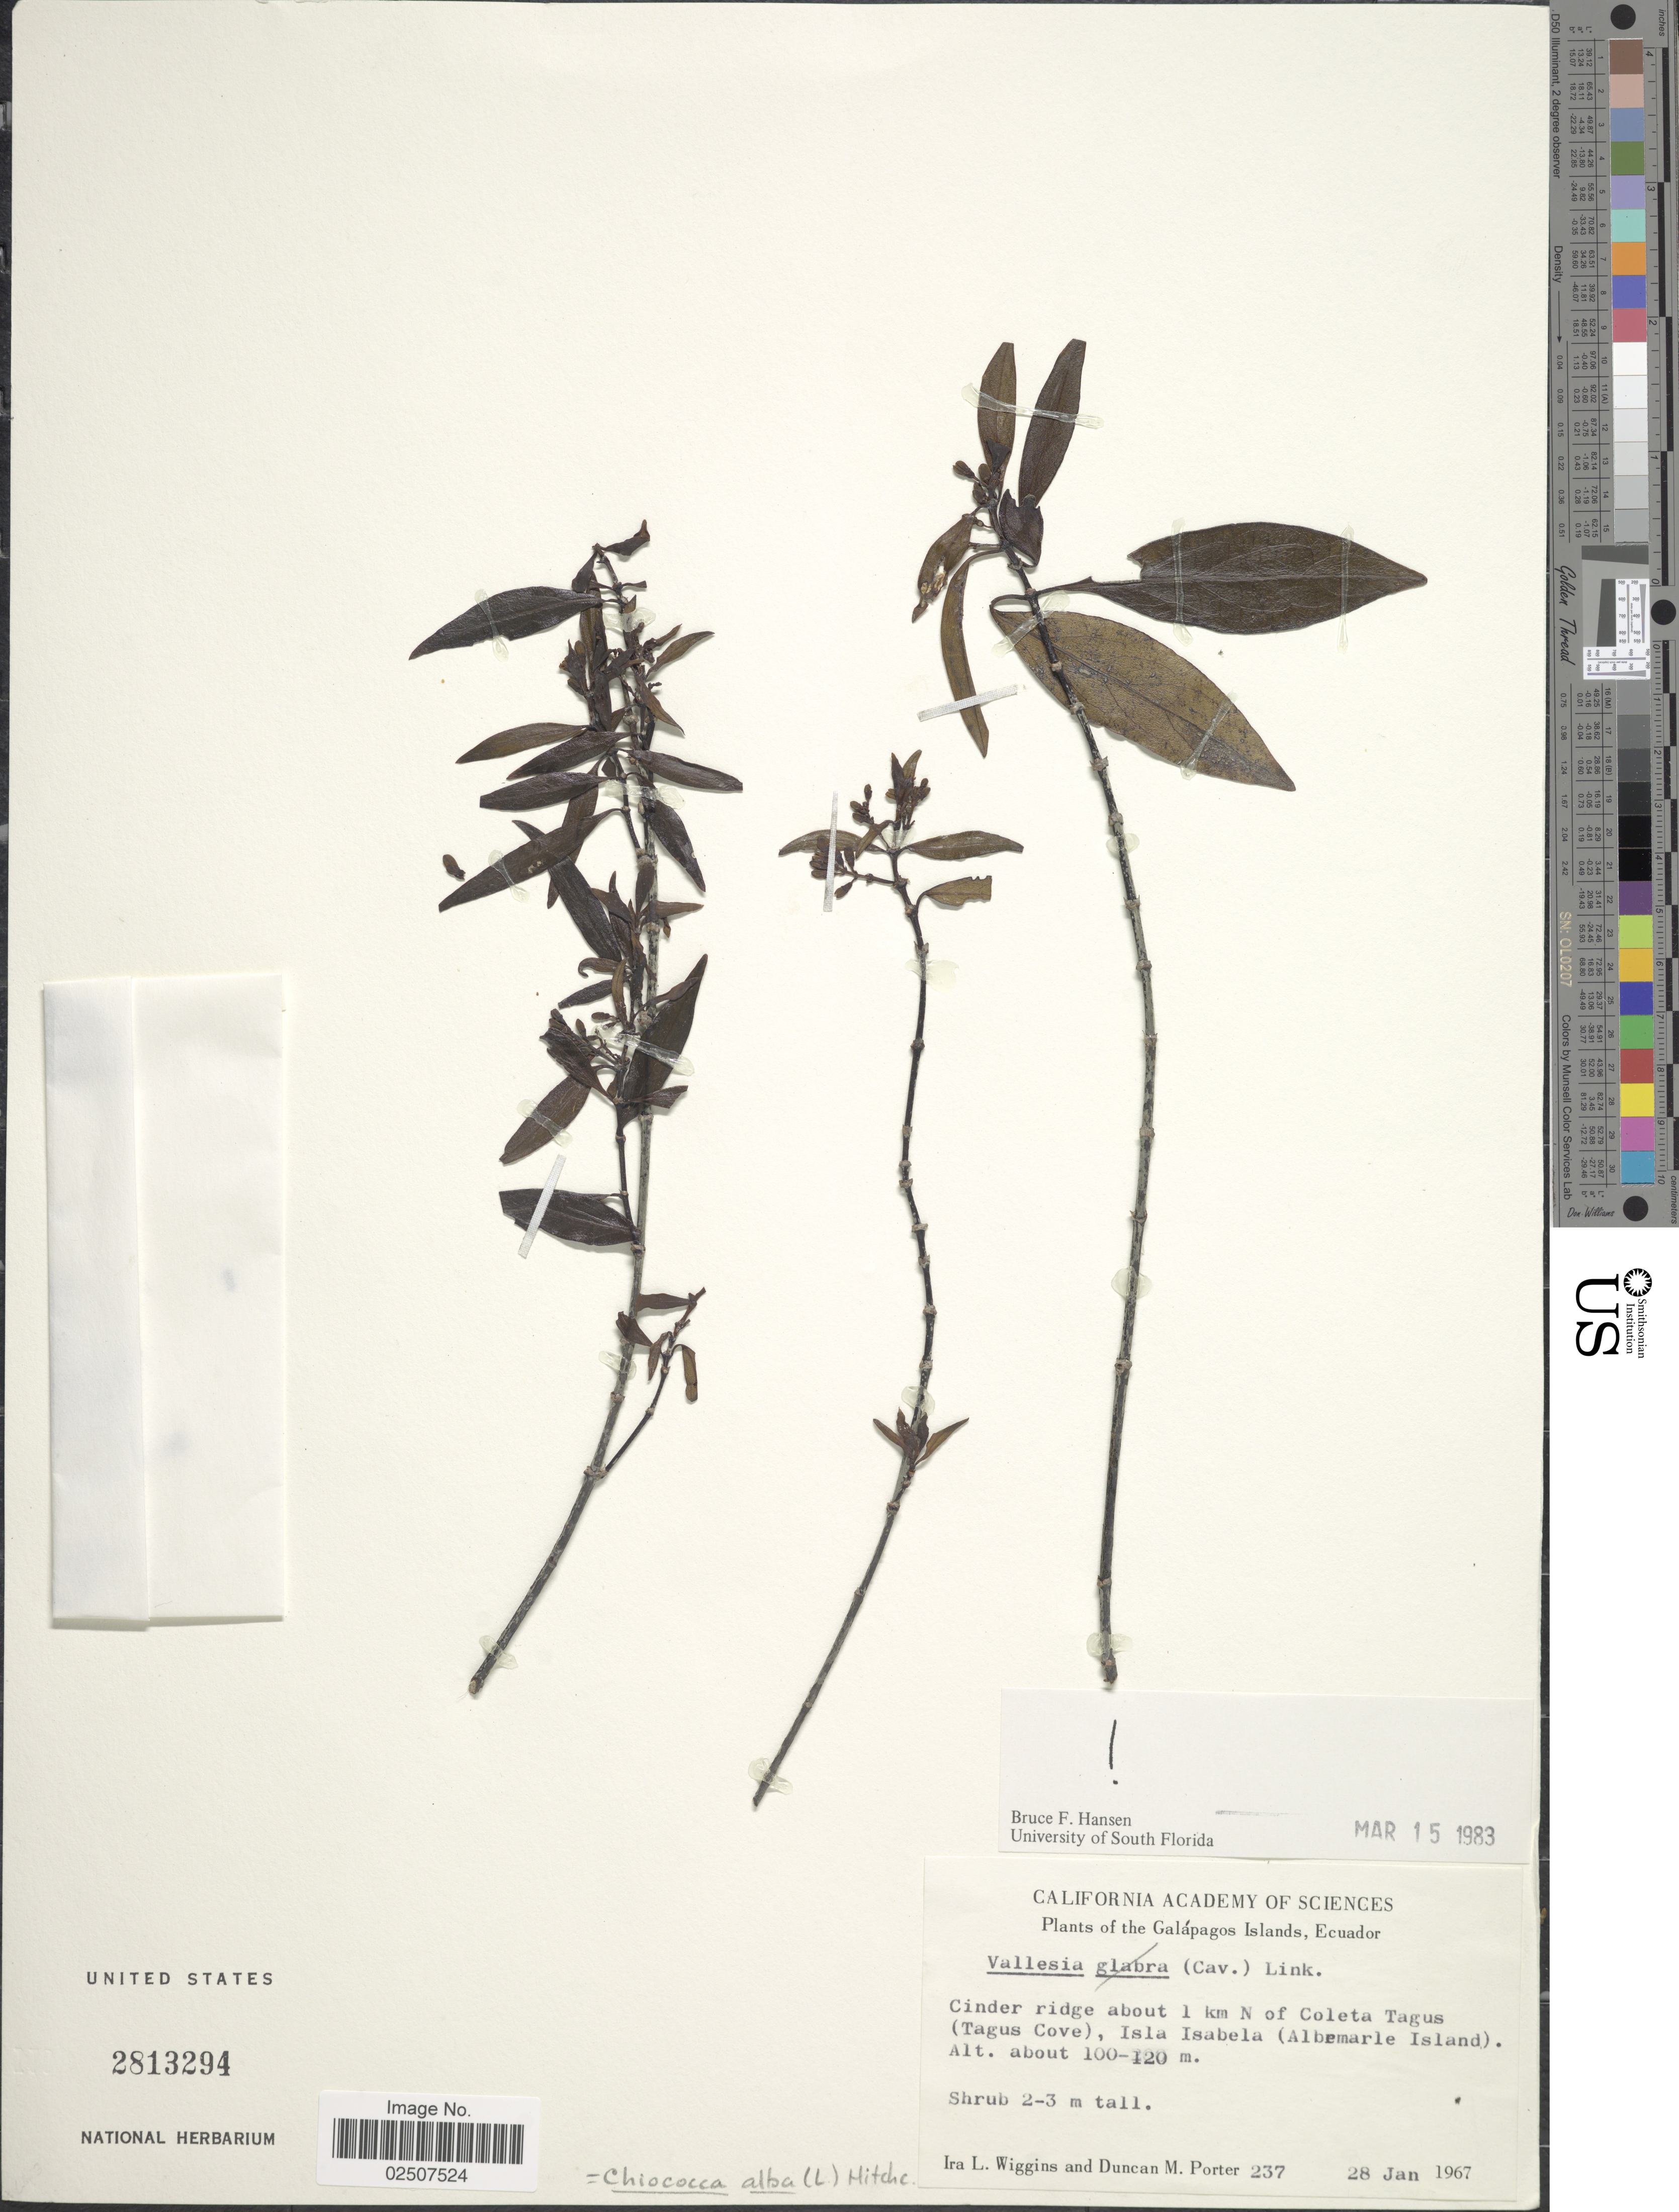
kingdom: Plantae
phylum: Tracheophyta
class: Magnoliopsida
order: Gentianales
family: Rubiaceae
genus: Chiococca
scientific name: Chiococca alba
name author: (L.) Hitchc.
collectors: I. L. Wiggins & D. M. Porter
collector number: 237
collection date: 1967-01-28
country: Ecuador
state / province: Colón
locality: Galapagos Islands. Cinder ridge about 1 km N of coleta Tagus ( Tagus Cove), Isla Isabela (Albemarle Island)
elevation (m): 100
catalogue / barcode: US 2813294